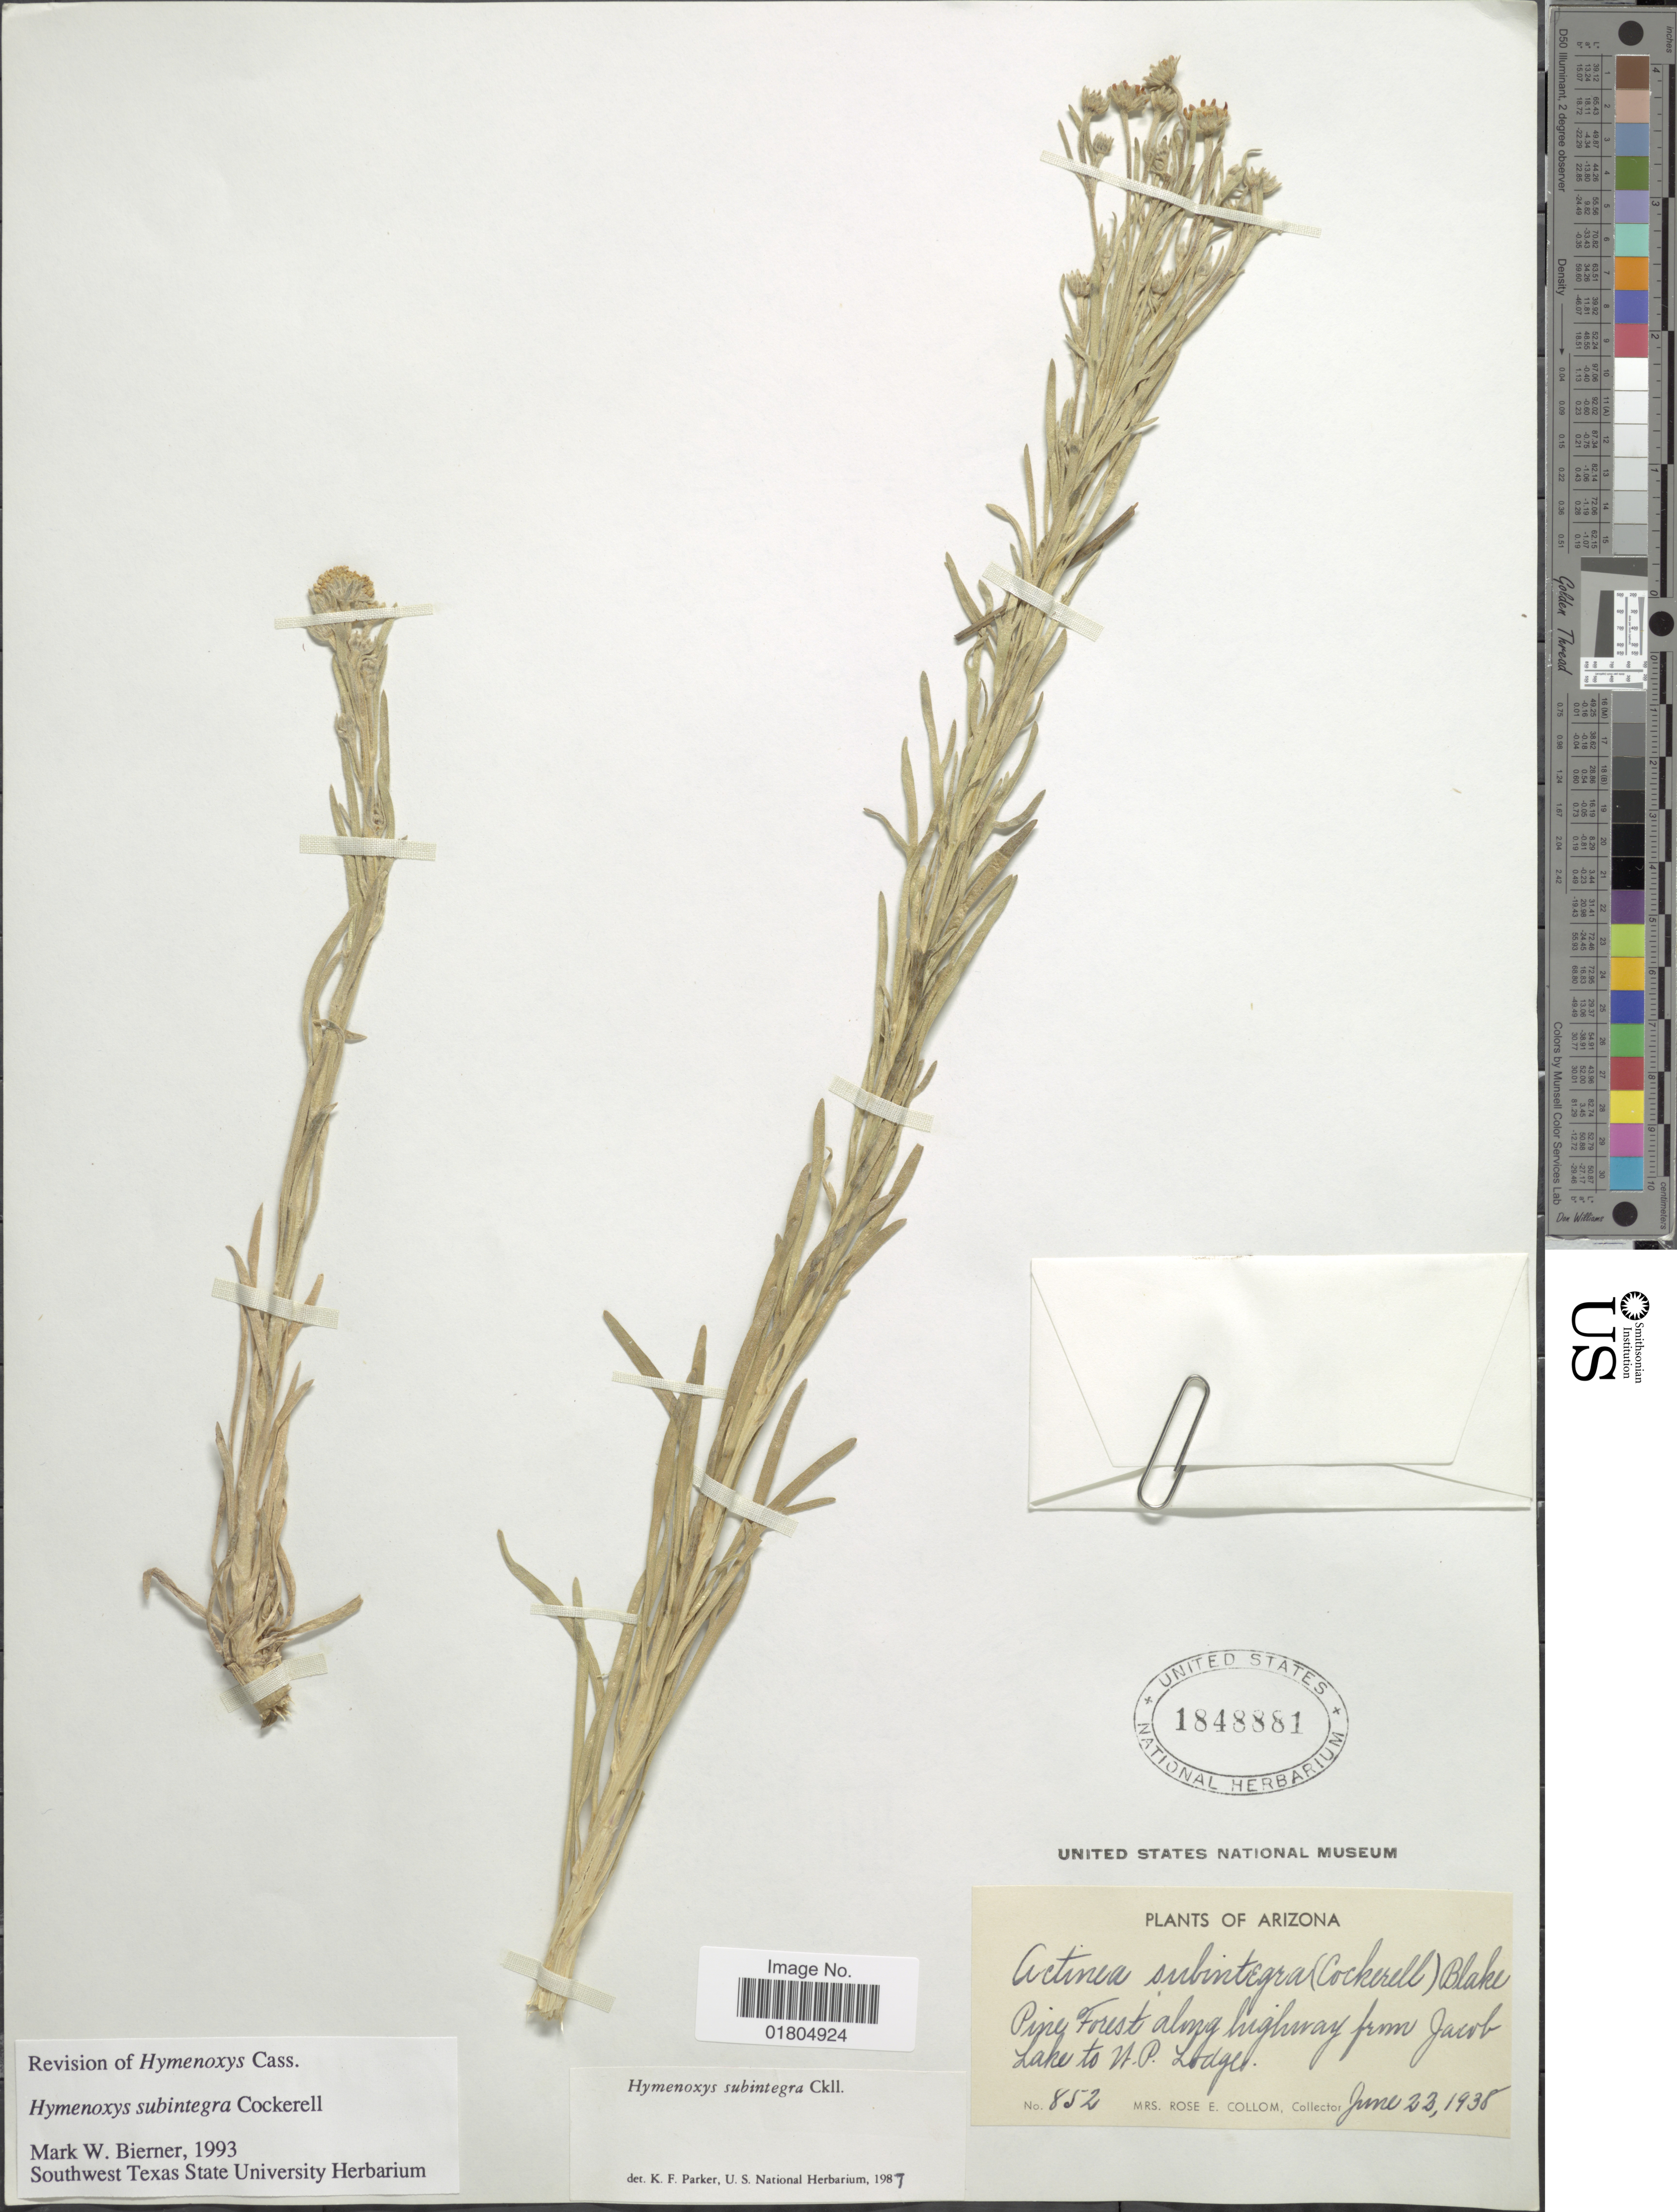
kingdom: Plantae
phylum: Tracheophyta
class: Magnoliopsida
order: Asterales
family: Asteraceae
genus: Hymenoxys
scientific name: Hymenoxys subintegra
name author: Cockerell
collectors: R. E. Collom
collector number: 852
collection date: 1938-06-23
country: United States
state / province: Arizona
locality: Pine Forest along highway from Jacob Lake to N. P. Lodge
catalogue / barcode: US 1848881